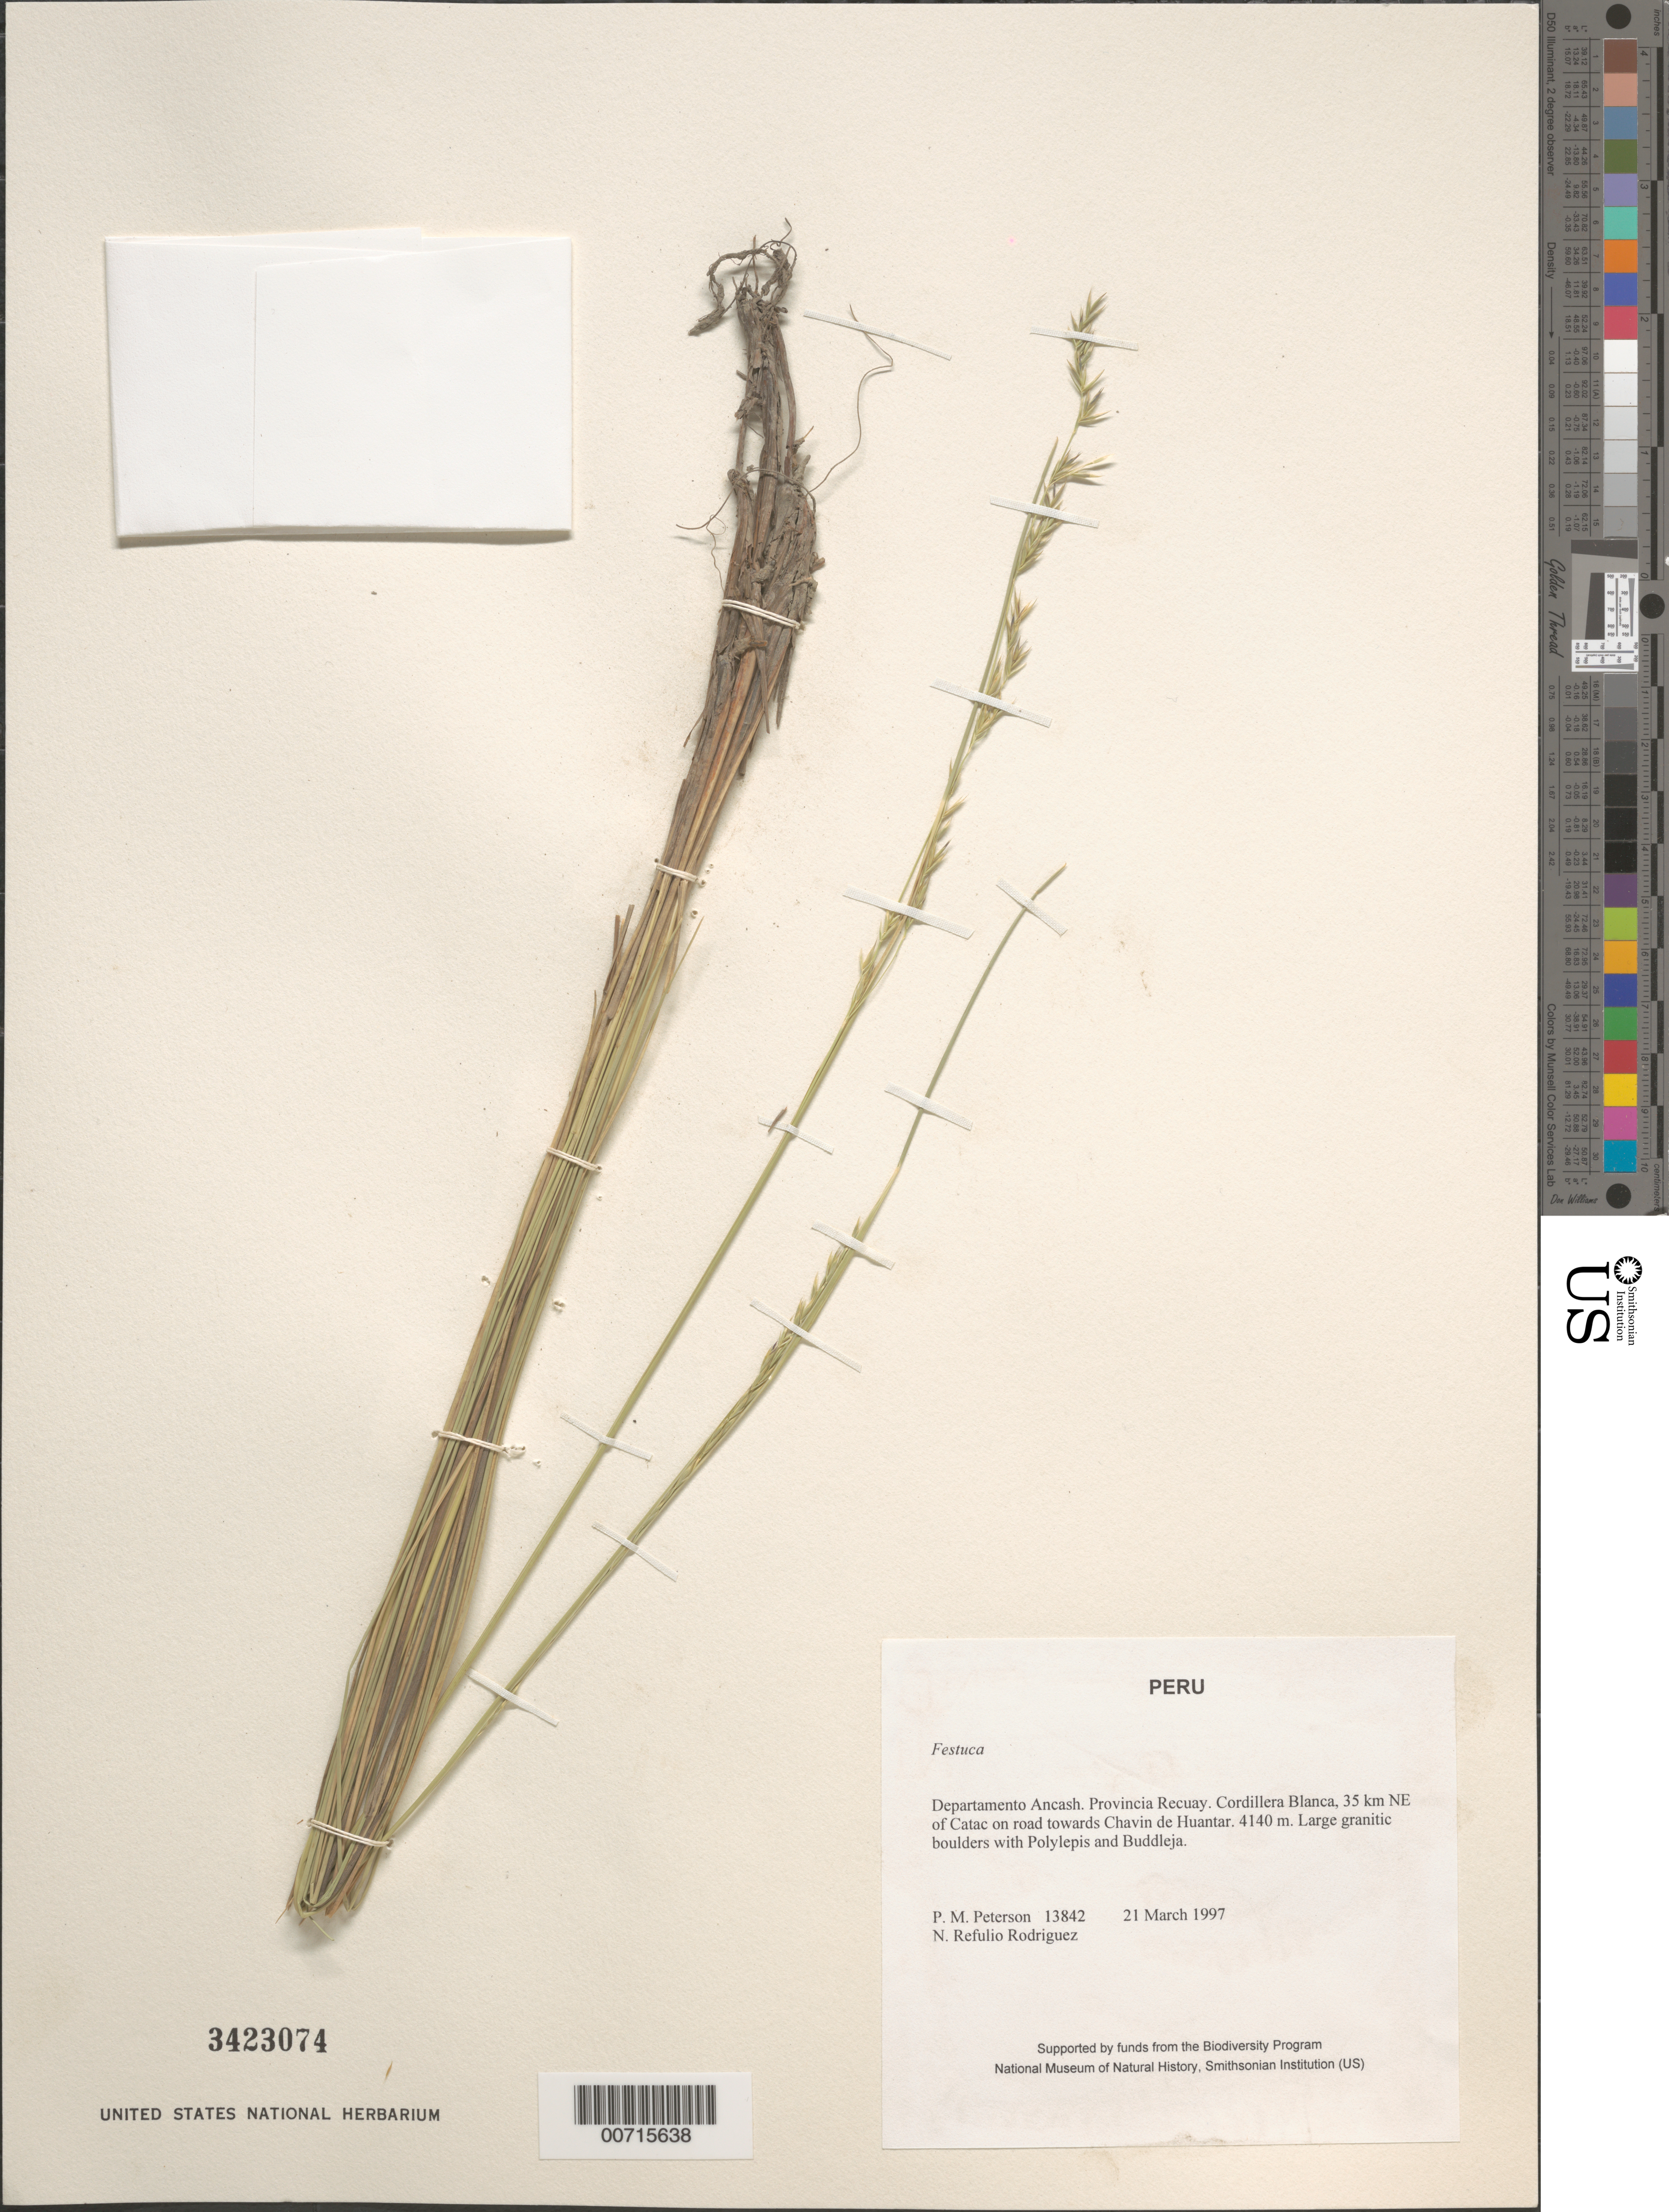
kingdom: Plantae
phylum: Tracheophyta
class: Liliopsida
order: Poales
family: Poaceae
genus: Festuca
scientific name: Festuca sp.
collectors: P. M. Peterson & N. Refulio-Rodríguez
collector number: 13842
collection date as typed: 21 Mar 1997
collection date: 1997-03-21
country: Peru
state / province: Ancash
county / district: Recuay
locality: Cordillera Blanca, 35 km NE of Catac on road towards Chavin de Huantar.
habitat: Large granitic boulders with Polylepis and Buddleja.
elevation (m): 4140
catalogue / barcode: US 3423074